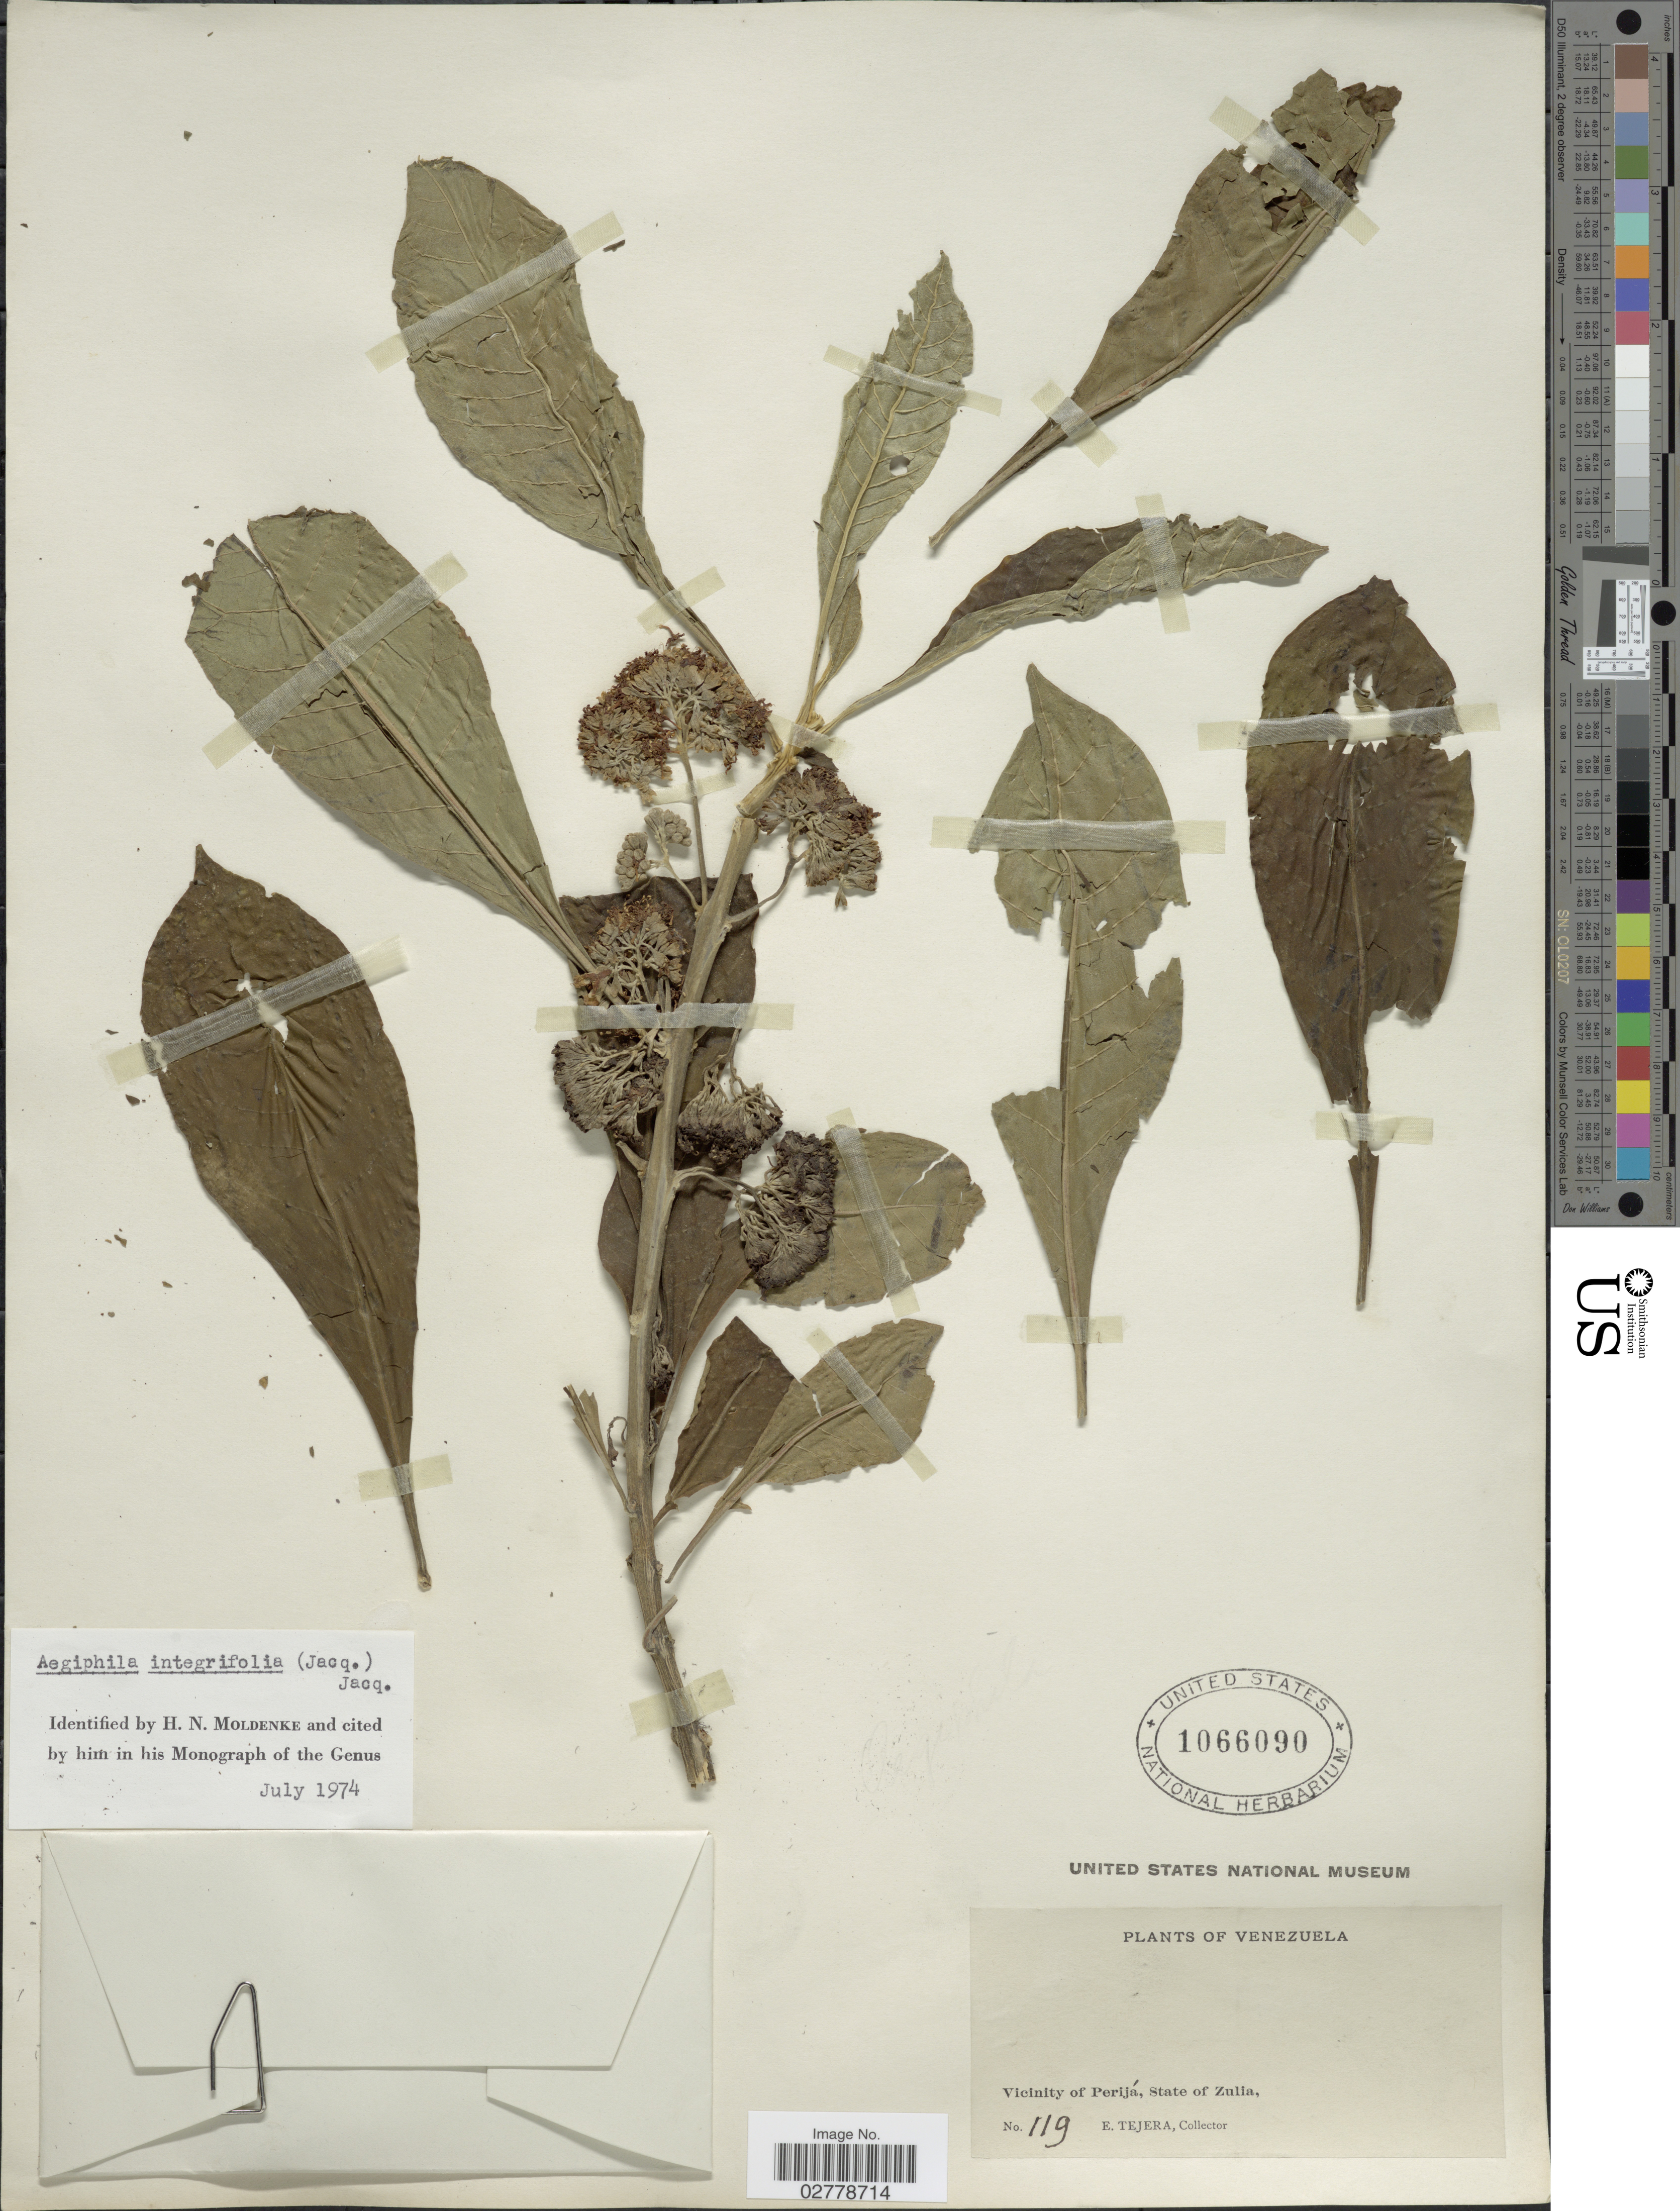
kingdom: Plantae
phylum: Tracheophyta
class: Magnoliopsida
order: Lamiales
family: Lamiaceae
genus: Aegiphila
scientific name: Aegiphila integrifolia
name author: (Jacq.) B.D. Jacks.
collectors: E. Tejera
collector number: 119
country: Venezuela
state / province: Zulia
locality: Vicinity of Perijá.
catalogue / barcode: US 1066090